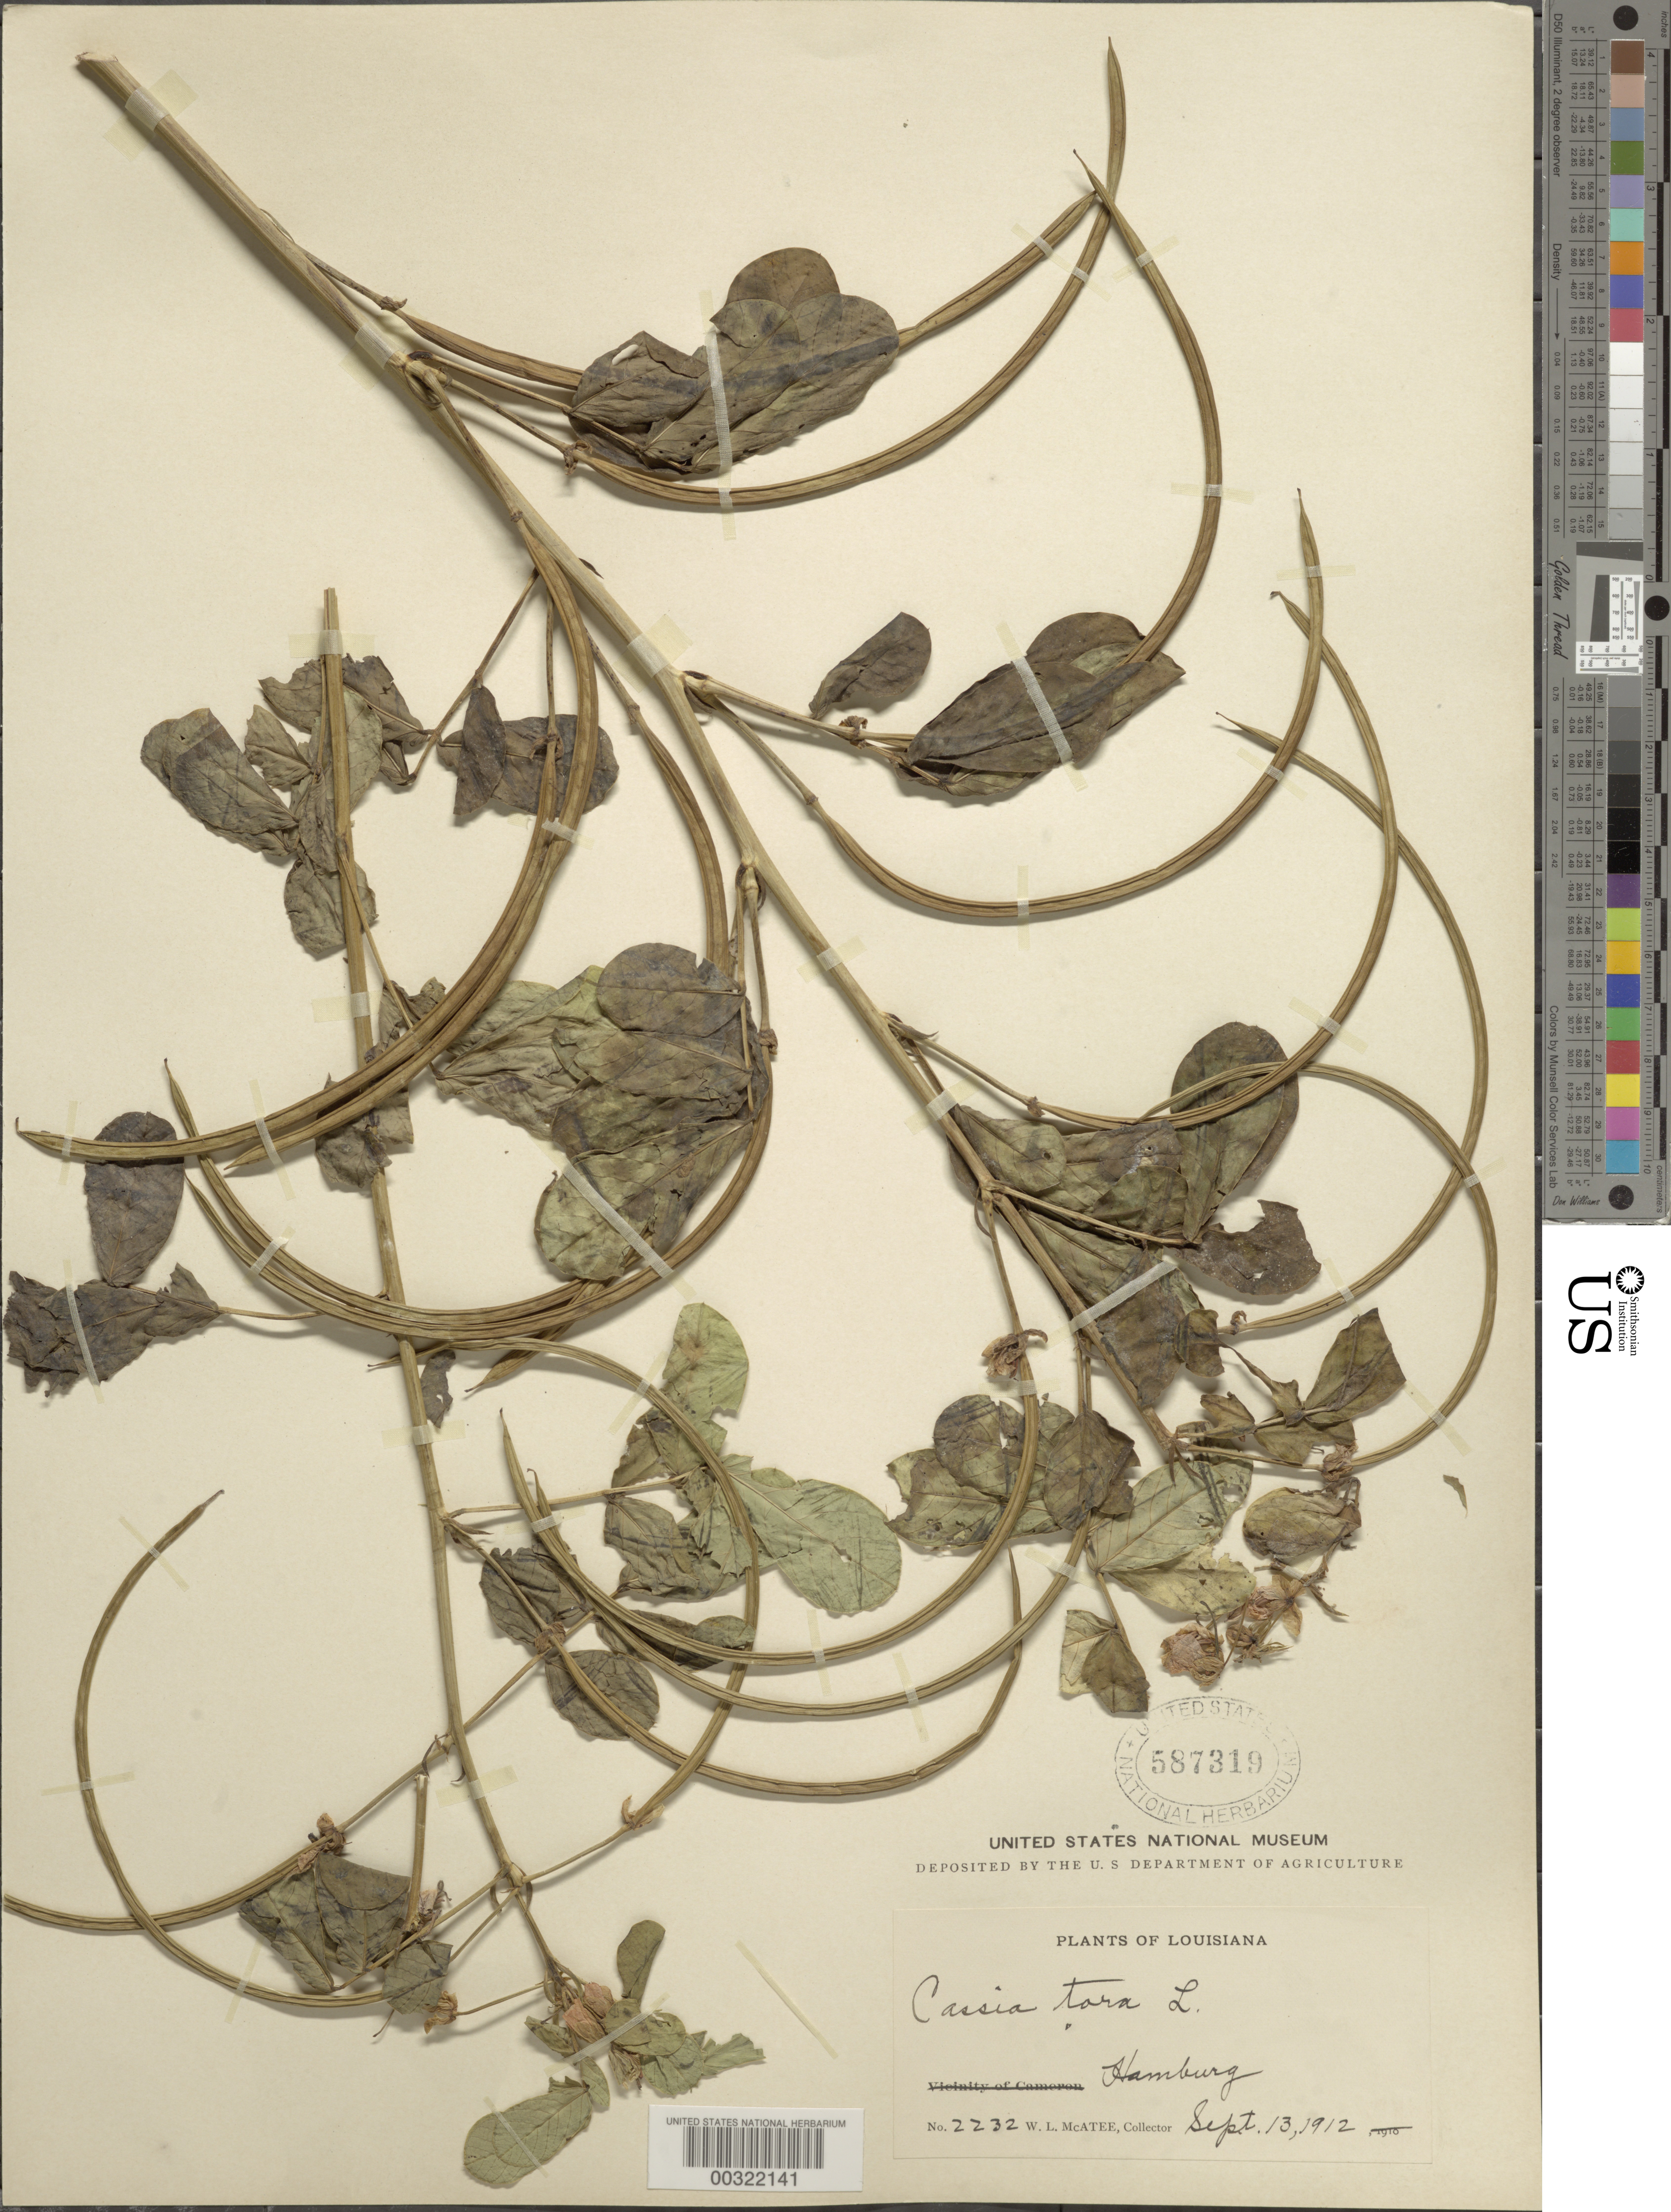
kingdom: Plantae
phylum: Tracheophyta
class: Magnoliopsida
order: Fabales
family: Fabaceae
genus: Senna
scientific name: Senna obtusifolia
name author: (L.) H.S. Irwin & Barneby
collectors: W. McAtee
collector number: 2232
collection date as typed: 13 Sep 1912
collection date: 1912-09-13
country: United States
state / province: Louisiana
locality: Hamburg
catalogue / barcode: US 587319